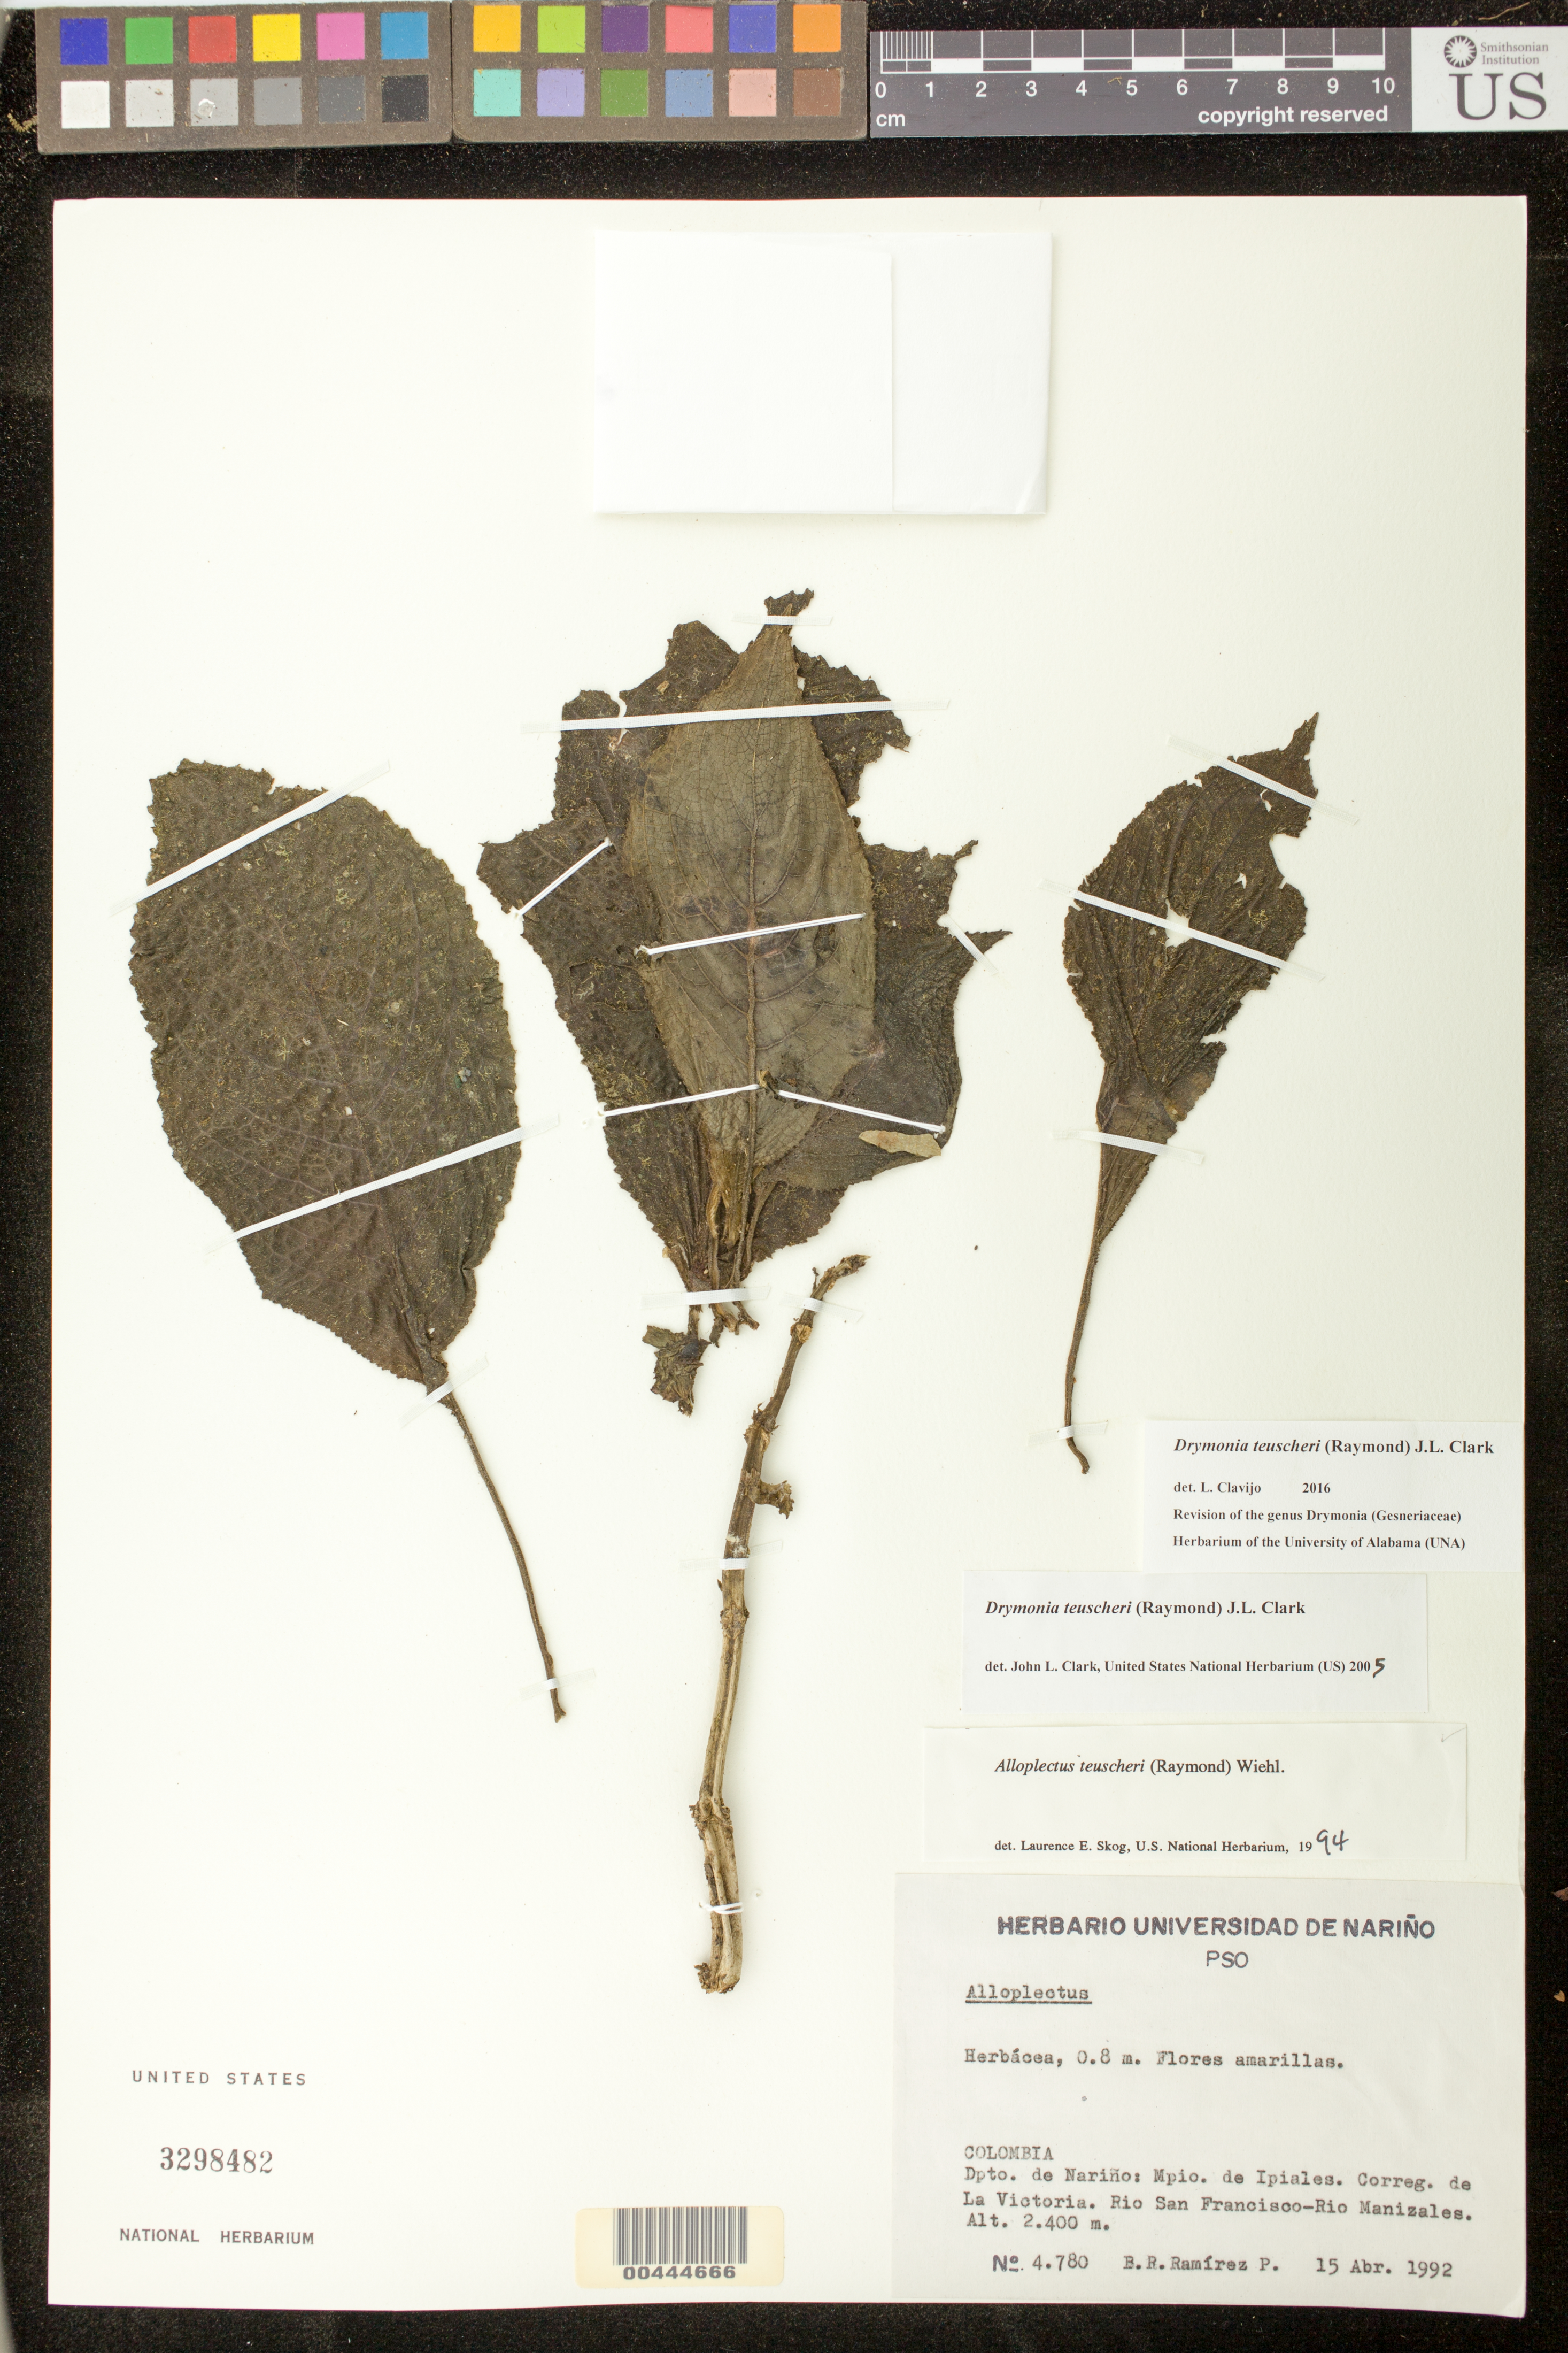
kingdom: Plantae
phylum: Tracheophyta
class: Magnoliopsida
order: Lamiales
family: Gesneriaceae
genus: Drymonia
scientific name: Drymonia teuscheri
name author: (Raymond) J.L. Clark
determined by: Clark, J. L., (SEL), The Marie Selby Botanical Garden (UNITED STATES)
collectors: B. R. Ramirez P.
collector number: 4780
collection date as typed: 15 Apr 1992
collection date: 1992-04-15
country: Colombia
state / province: Nariño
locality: Dpto. de Nariño: Mpio. de Ipiales, correg. de La Victoria, Rio San Francisco-Rio Manizales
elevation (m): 2400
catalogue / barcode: US 3298482